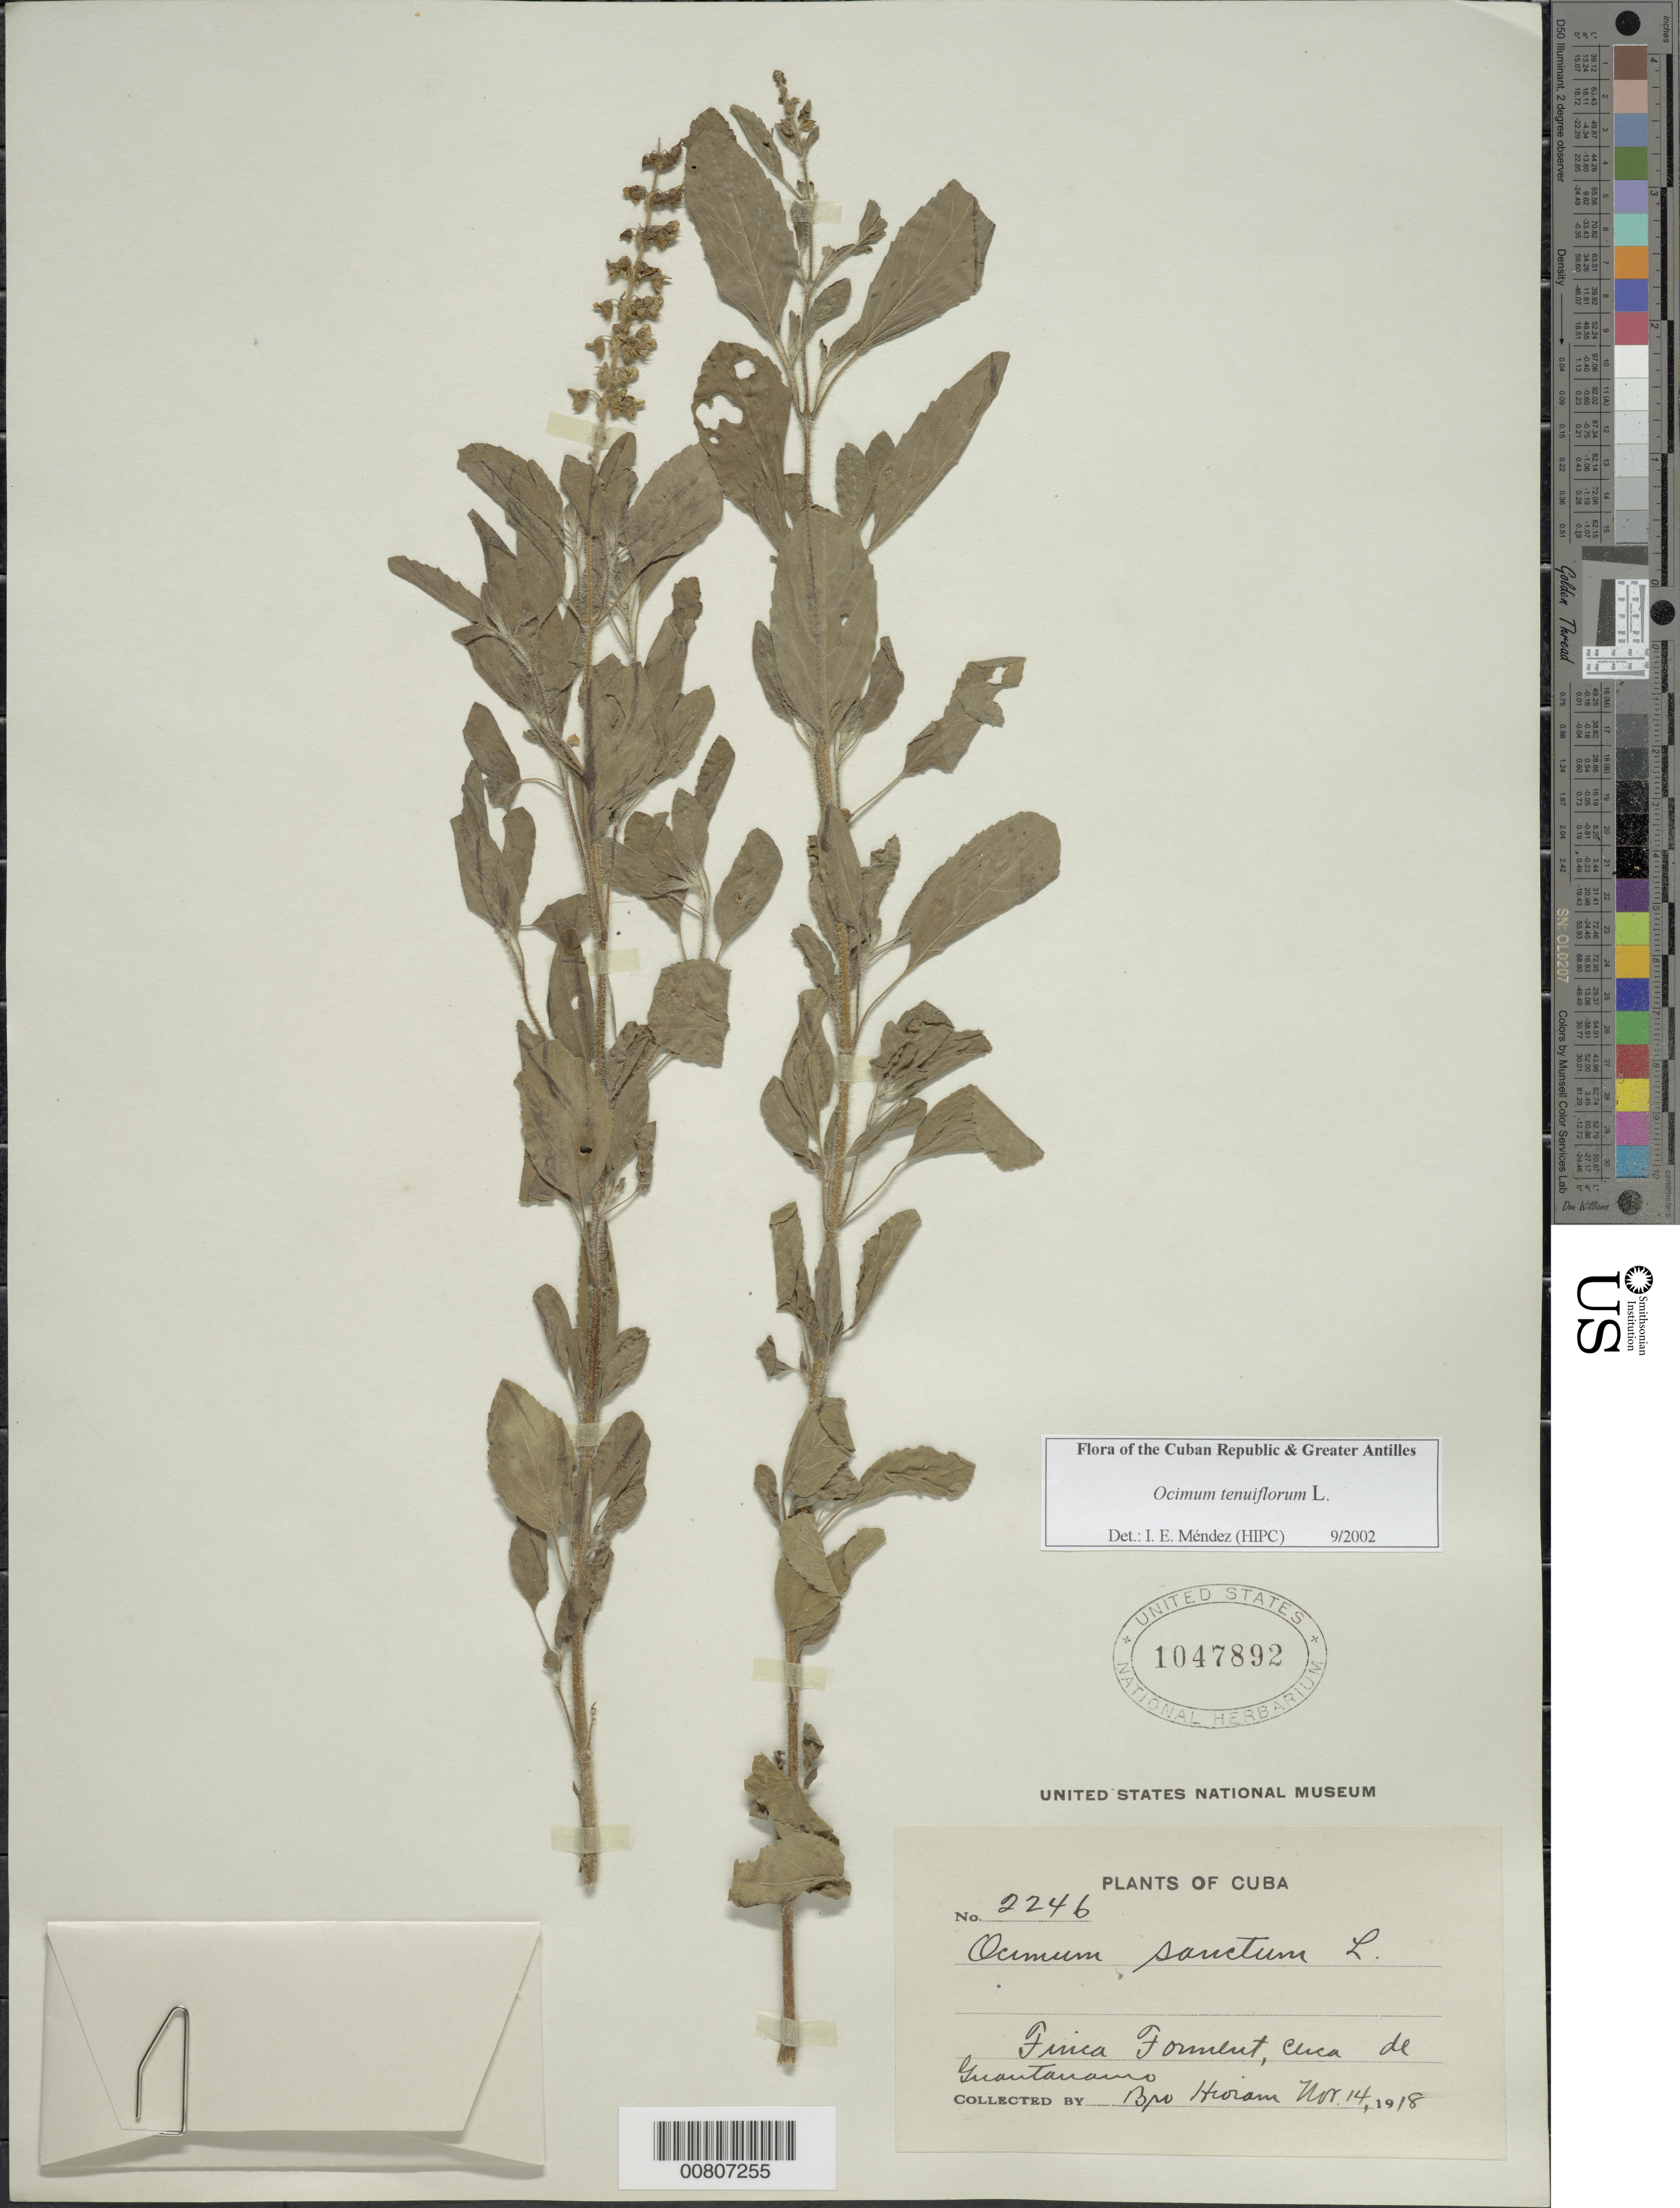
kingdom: Plantae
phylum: Tracheophyta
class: Magnoliopsida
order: Lamiales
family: Lamiaceae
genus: Ocimum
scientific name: Ocimum tenuiflorum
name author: L.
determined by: Méndez, Isidro E., (HIPC)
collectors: Bro. Hioram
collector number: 2246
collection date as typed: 14 Nov 1918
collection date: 1918-11-14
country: Cuba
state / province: Guantanamo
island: Cuba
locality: Finca Forment, cerca de Guantánamo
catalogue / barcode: US 1047892